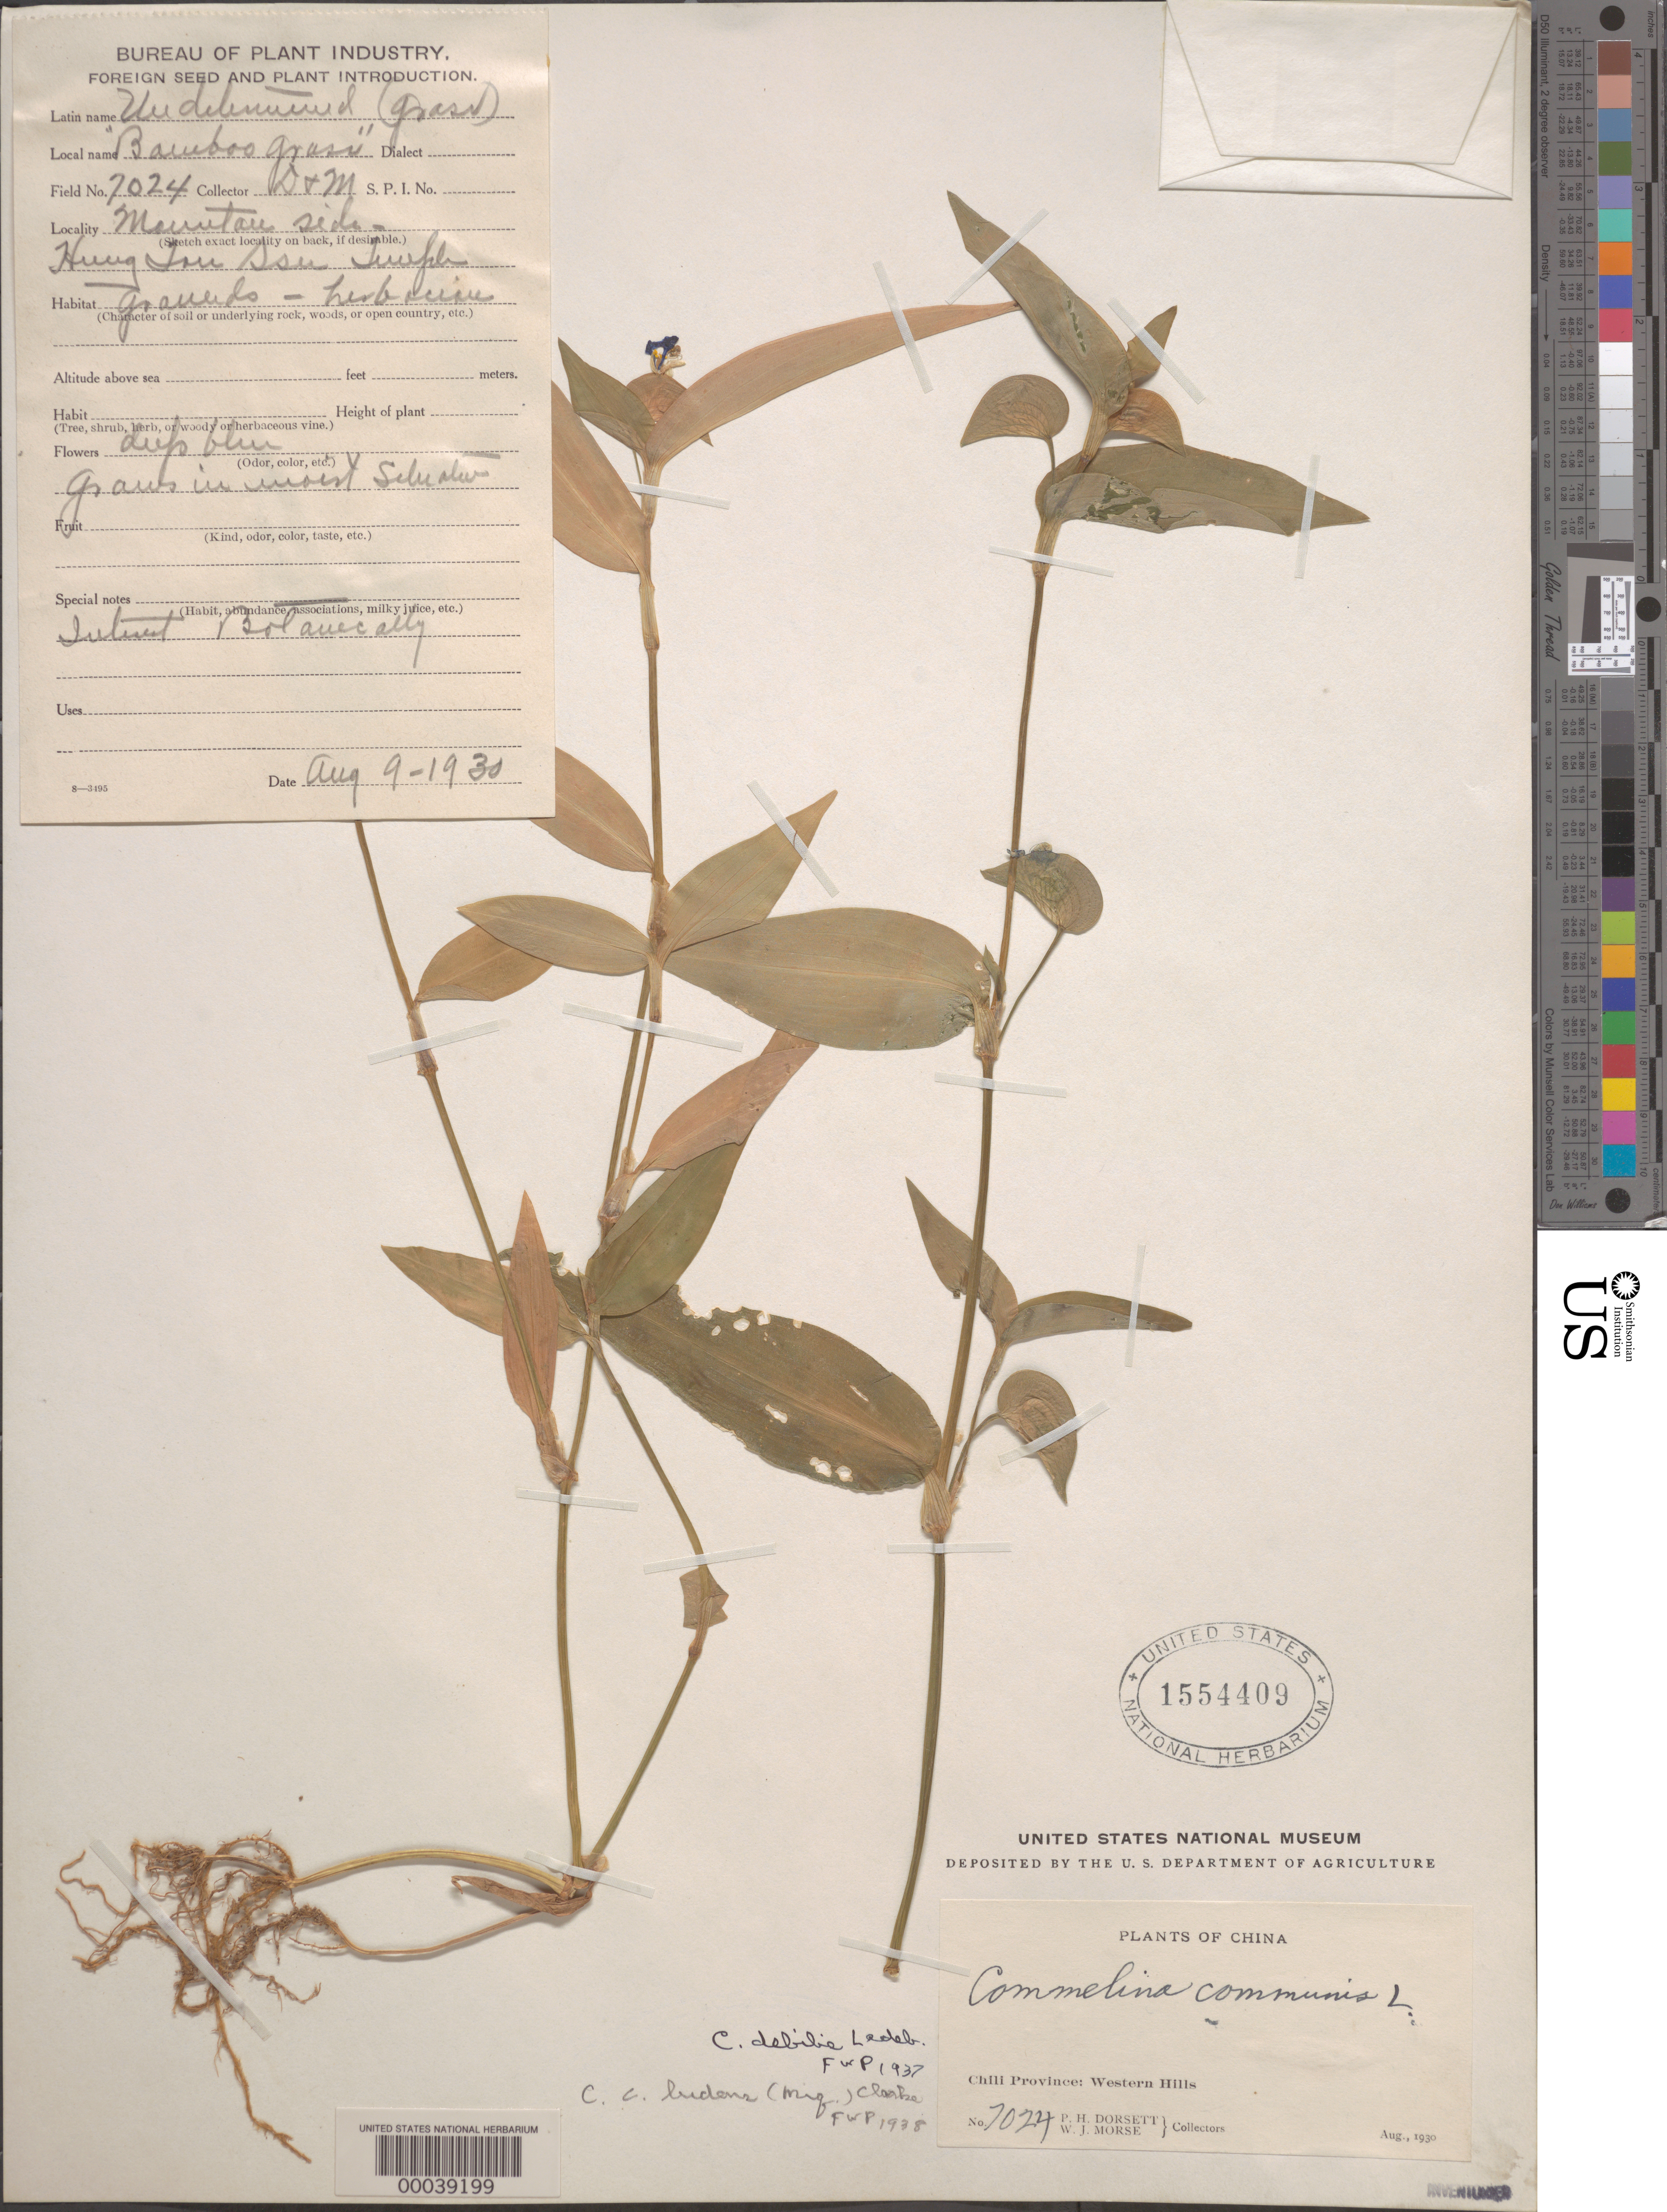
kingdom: Plantae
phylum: Tracheophyta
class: Liliopsida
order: Commelinales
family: Commelinaceae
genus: Commelina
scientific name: Commelina communis var. ludens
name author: (Miq.) C.B. Clarke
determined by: Pennell, F. W.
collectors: P. H. Dorsett & W. J. Morse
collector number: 7024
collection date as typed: Aug 1930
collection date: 1930-08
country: China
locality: Hung tou ssu, western hills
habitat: Moist soil, mountain side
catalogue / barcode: US 1554409